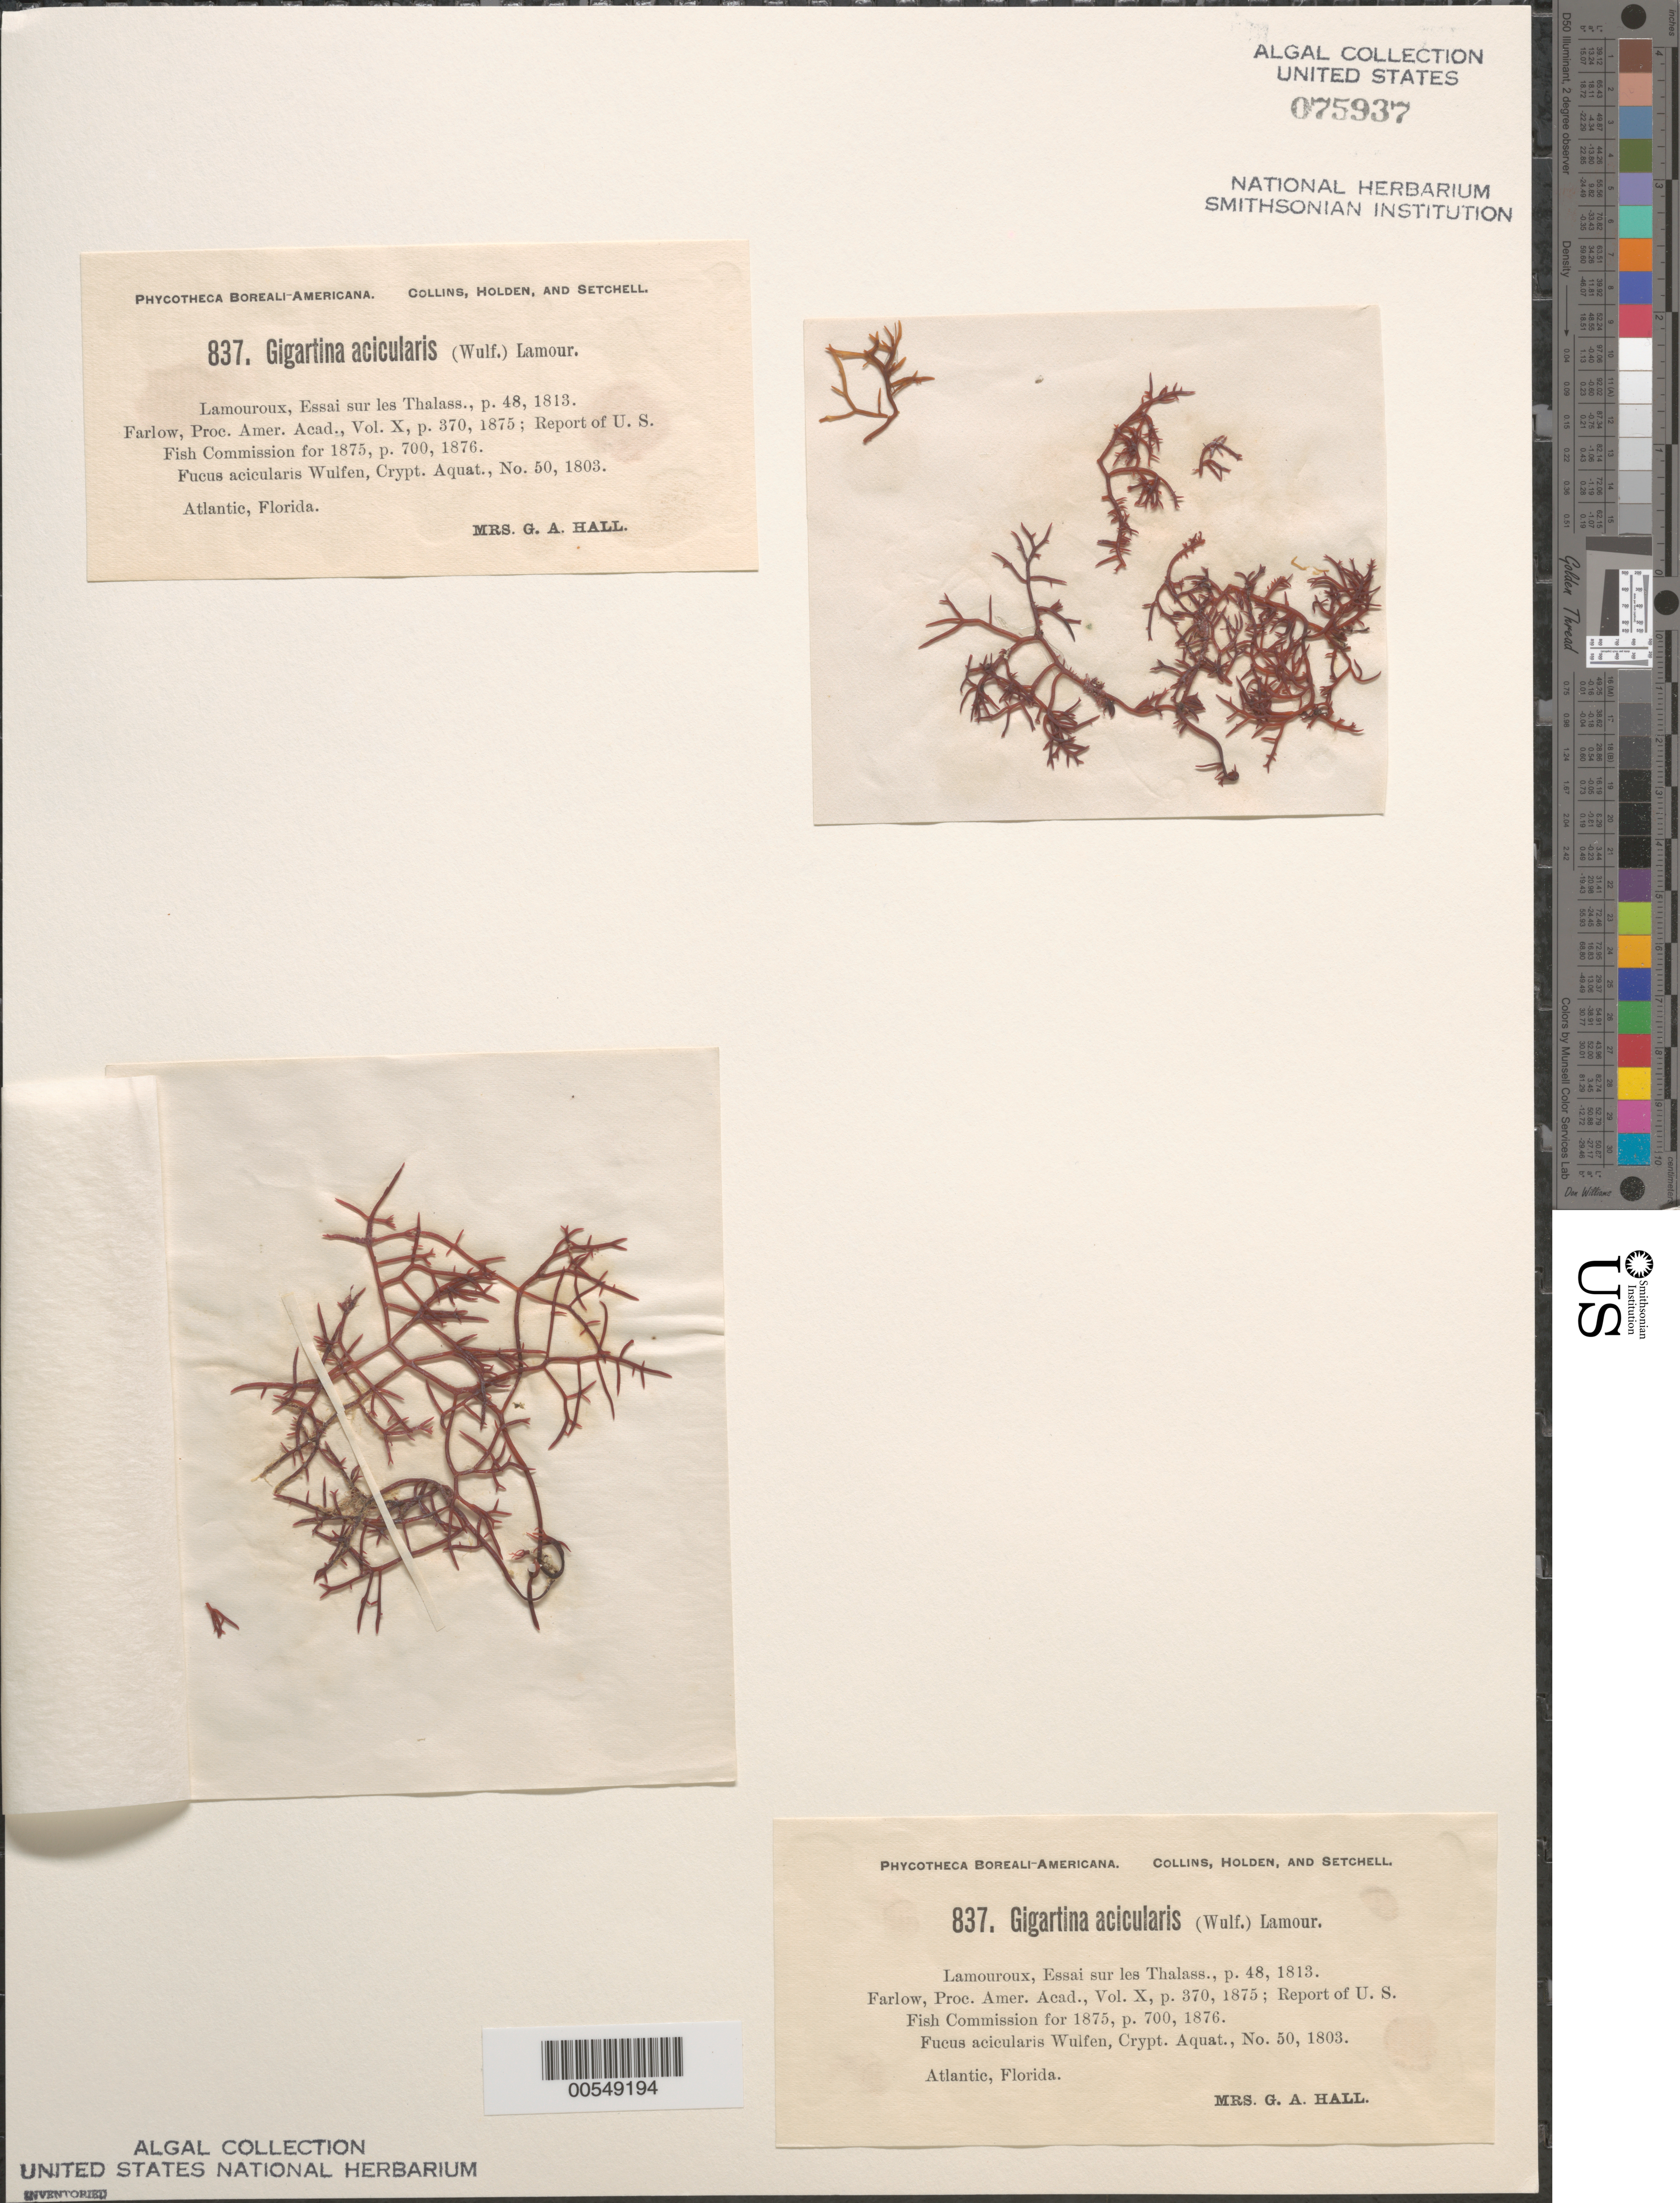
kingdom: Plantae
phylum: Rhodophyta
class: Florideophyceae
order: Gigartinales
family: Gigartinaceae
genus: Chondracanthus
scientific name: Chondracanthus acicularis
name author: (Roth) Fredericq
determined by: Algae name updating Project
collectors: Mrs. Hall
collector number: PB-A 837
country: United States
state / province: Florida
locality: Atlantic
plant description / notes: Collins, Holden & Setchell, Phycotheca Boreali-Americana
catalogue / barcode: US 75937